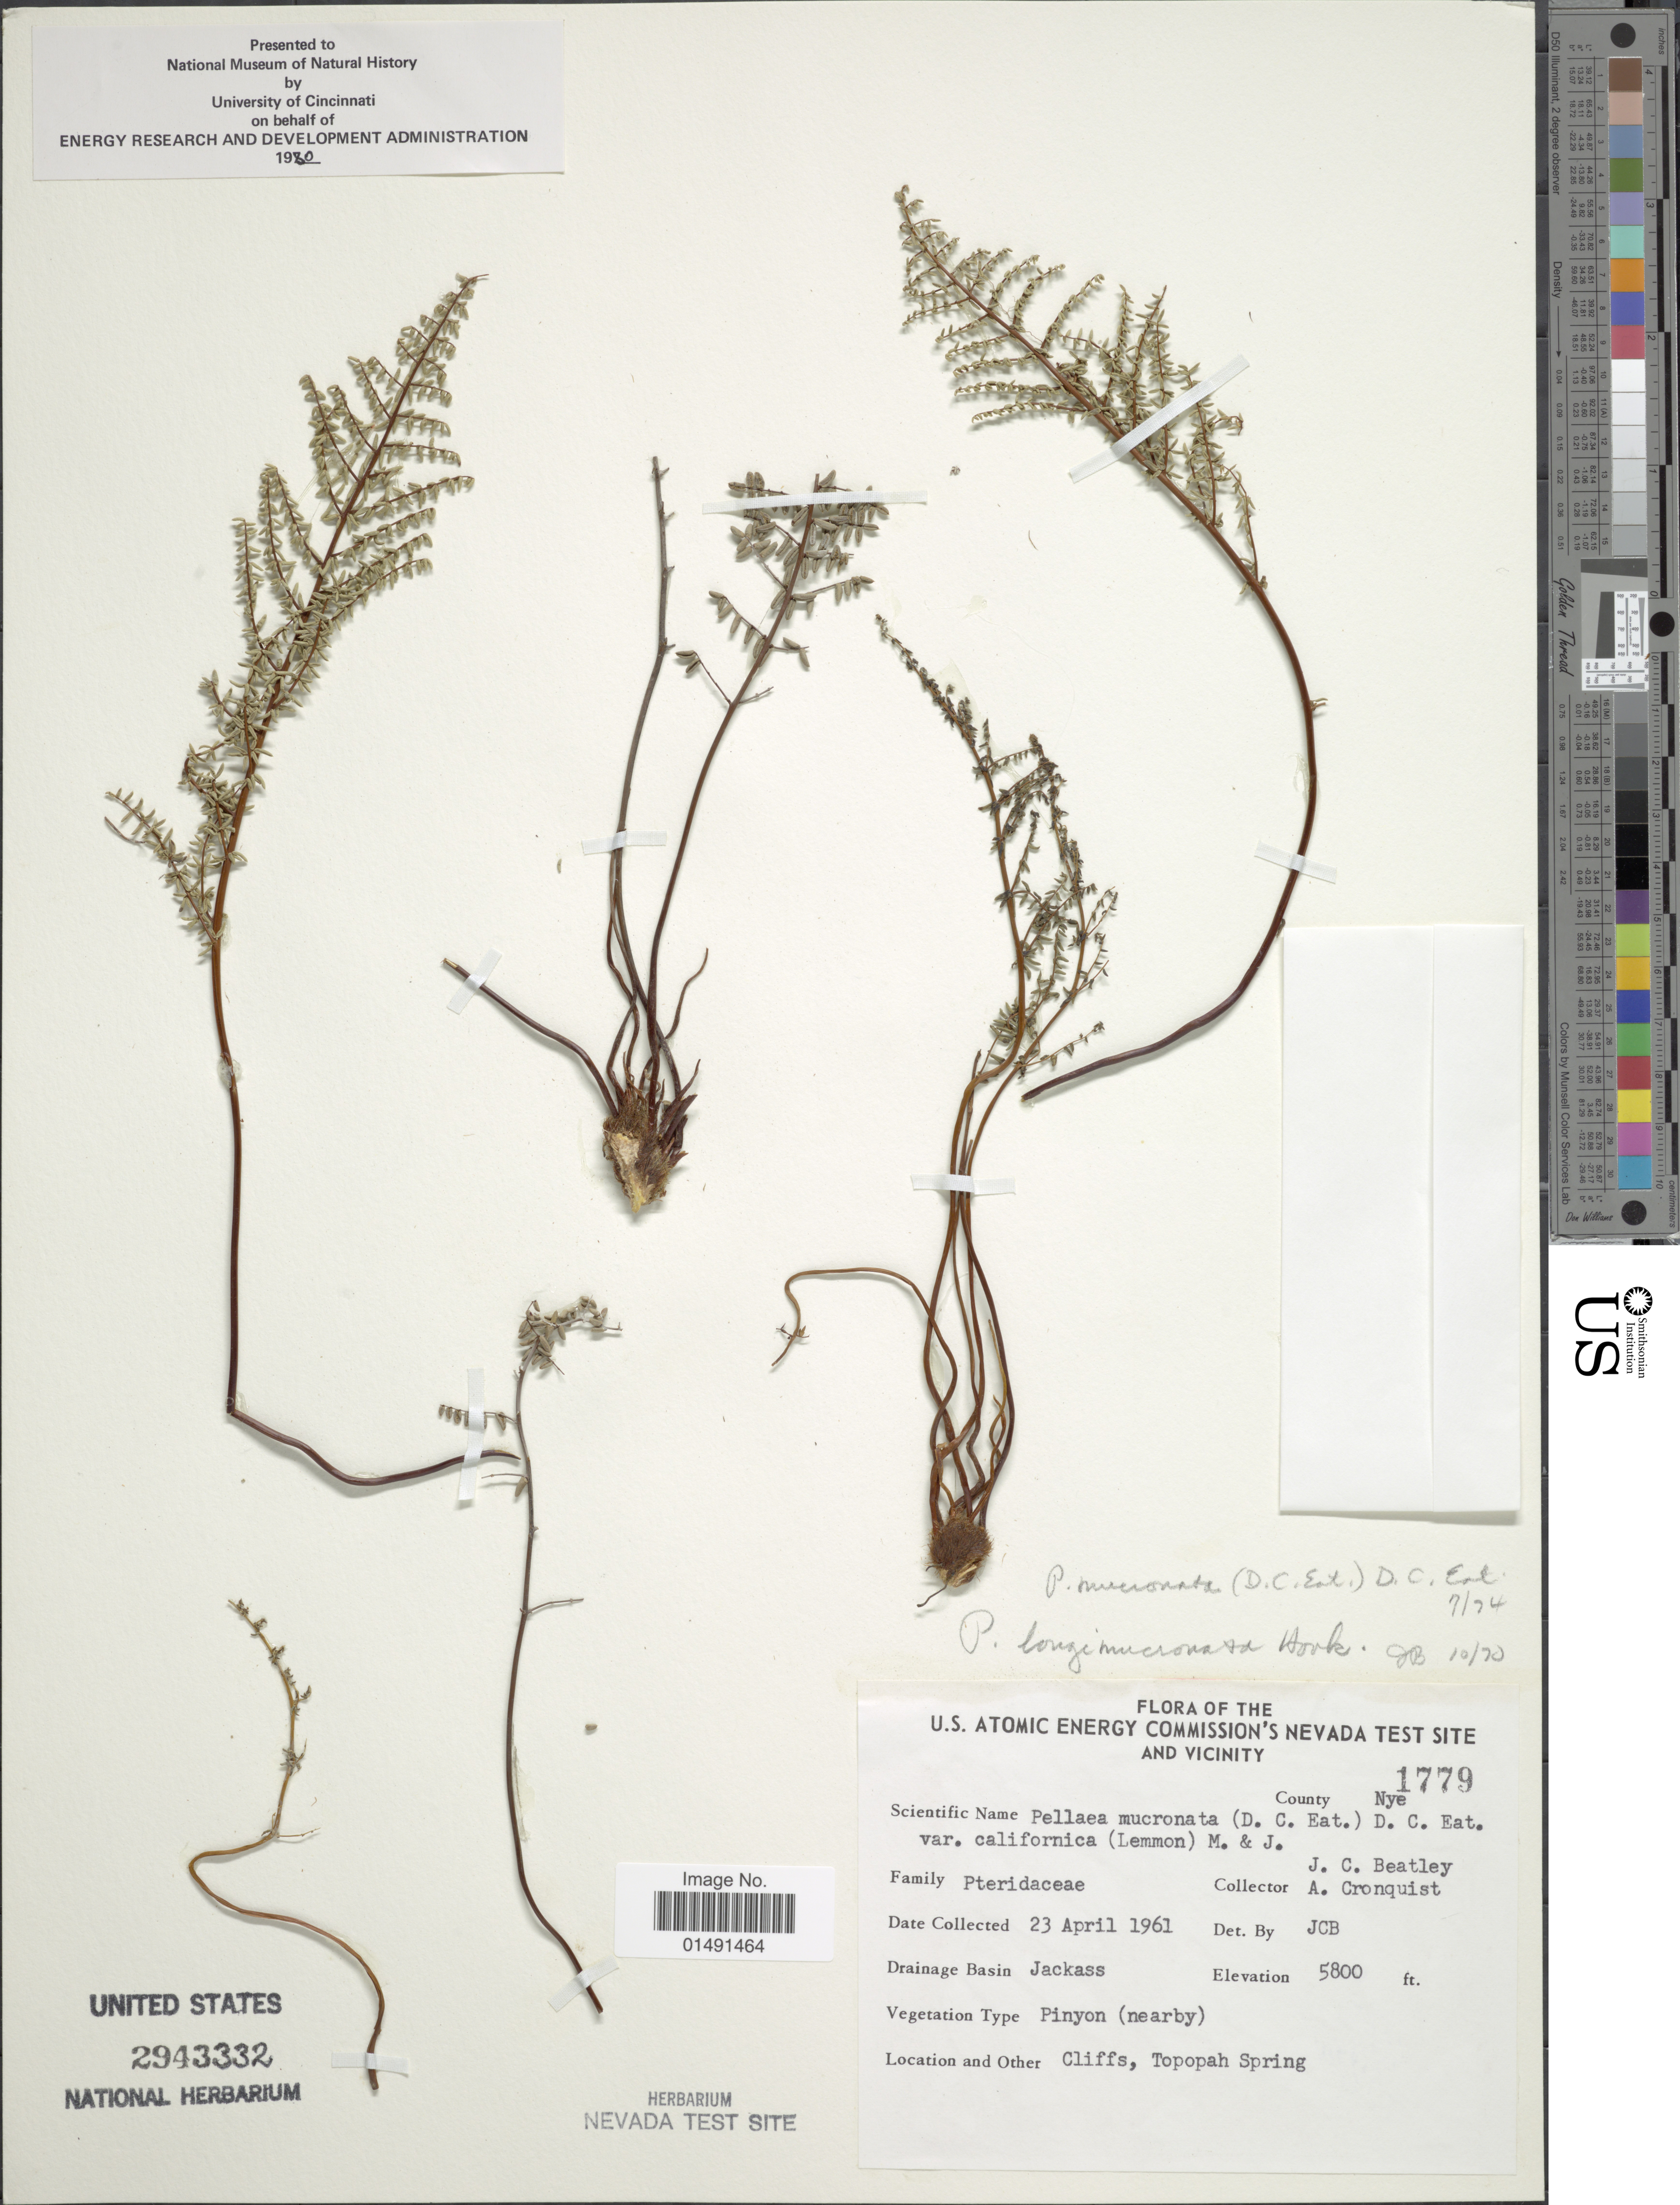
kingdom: Plantae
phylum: Tracheophyta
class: Polypodiopsida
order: Polypodiales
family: Pteridaceae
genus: Pellaea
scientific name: Pellaea mucronata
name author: (D.C. Eaton) D.C. Eaton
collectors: J. C. Beatley & A. J. Cronquist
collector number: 1779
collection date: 1961-04-23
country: United States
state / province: Nevada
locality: U.S. Atomic Energy Commission Nevada Test Site and vicinity, Nye, Drainage Basin Jackass, Pinyon (nearby) Cliffs, Topopah Spring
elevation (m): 1768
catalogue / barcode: US 2943332